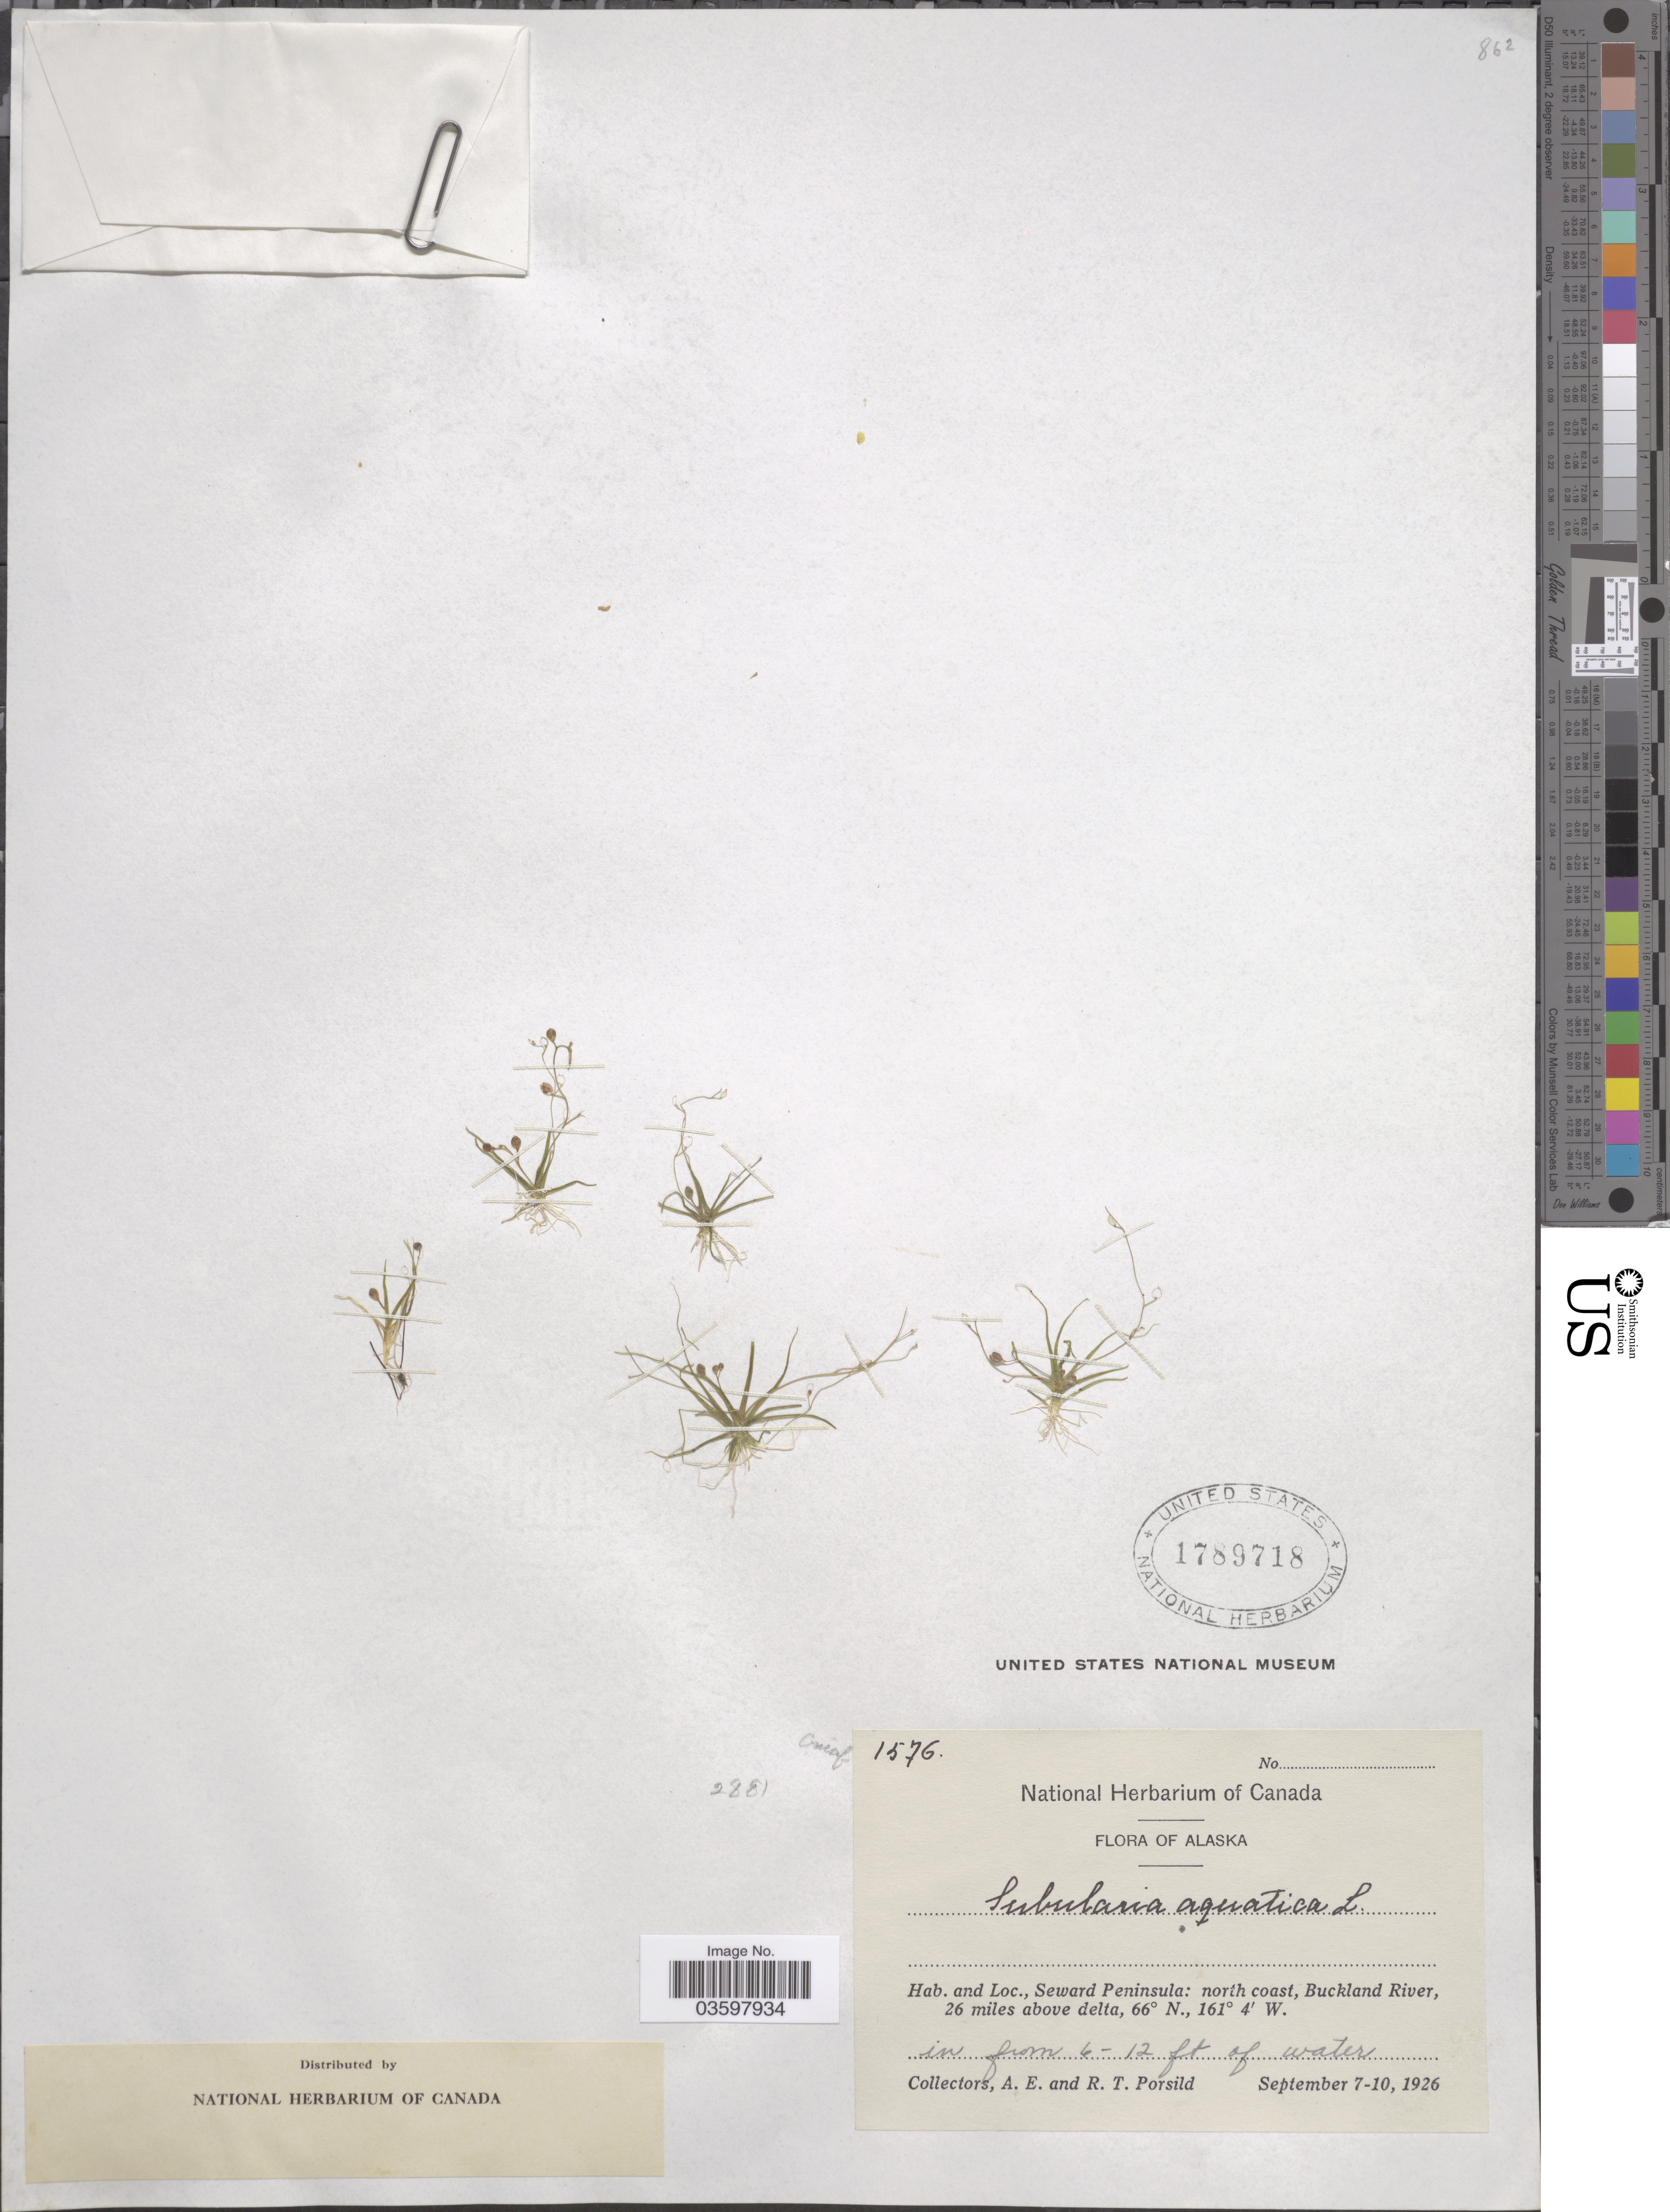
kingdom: Plantae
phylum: Tracheophyta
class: Magnoliopsida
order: Brassicales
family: Brassicaceae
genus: Subularia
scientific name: Subularia aquatica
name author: L.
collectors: A. E. Porsild & R. T. Porsild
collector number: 1576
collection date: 1926-09-07/1926-09-10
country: United States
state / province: Alaska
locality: Seward Peninsula: north coast, Buckland River, 26 miles above delta.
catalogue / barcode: US 1789718